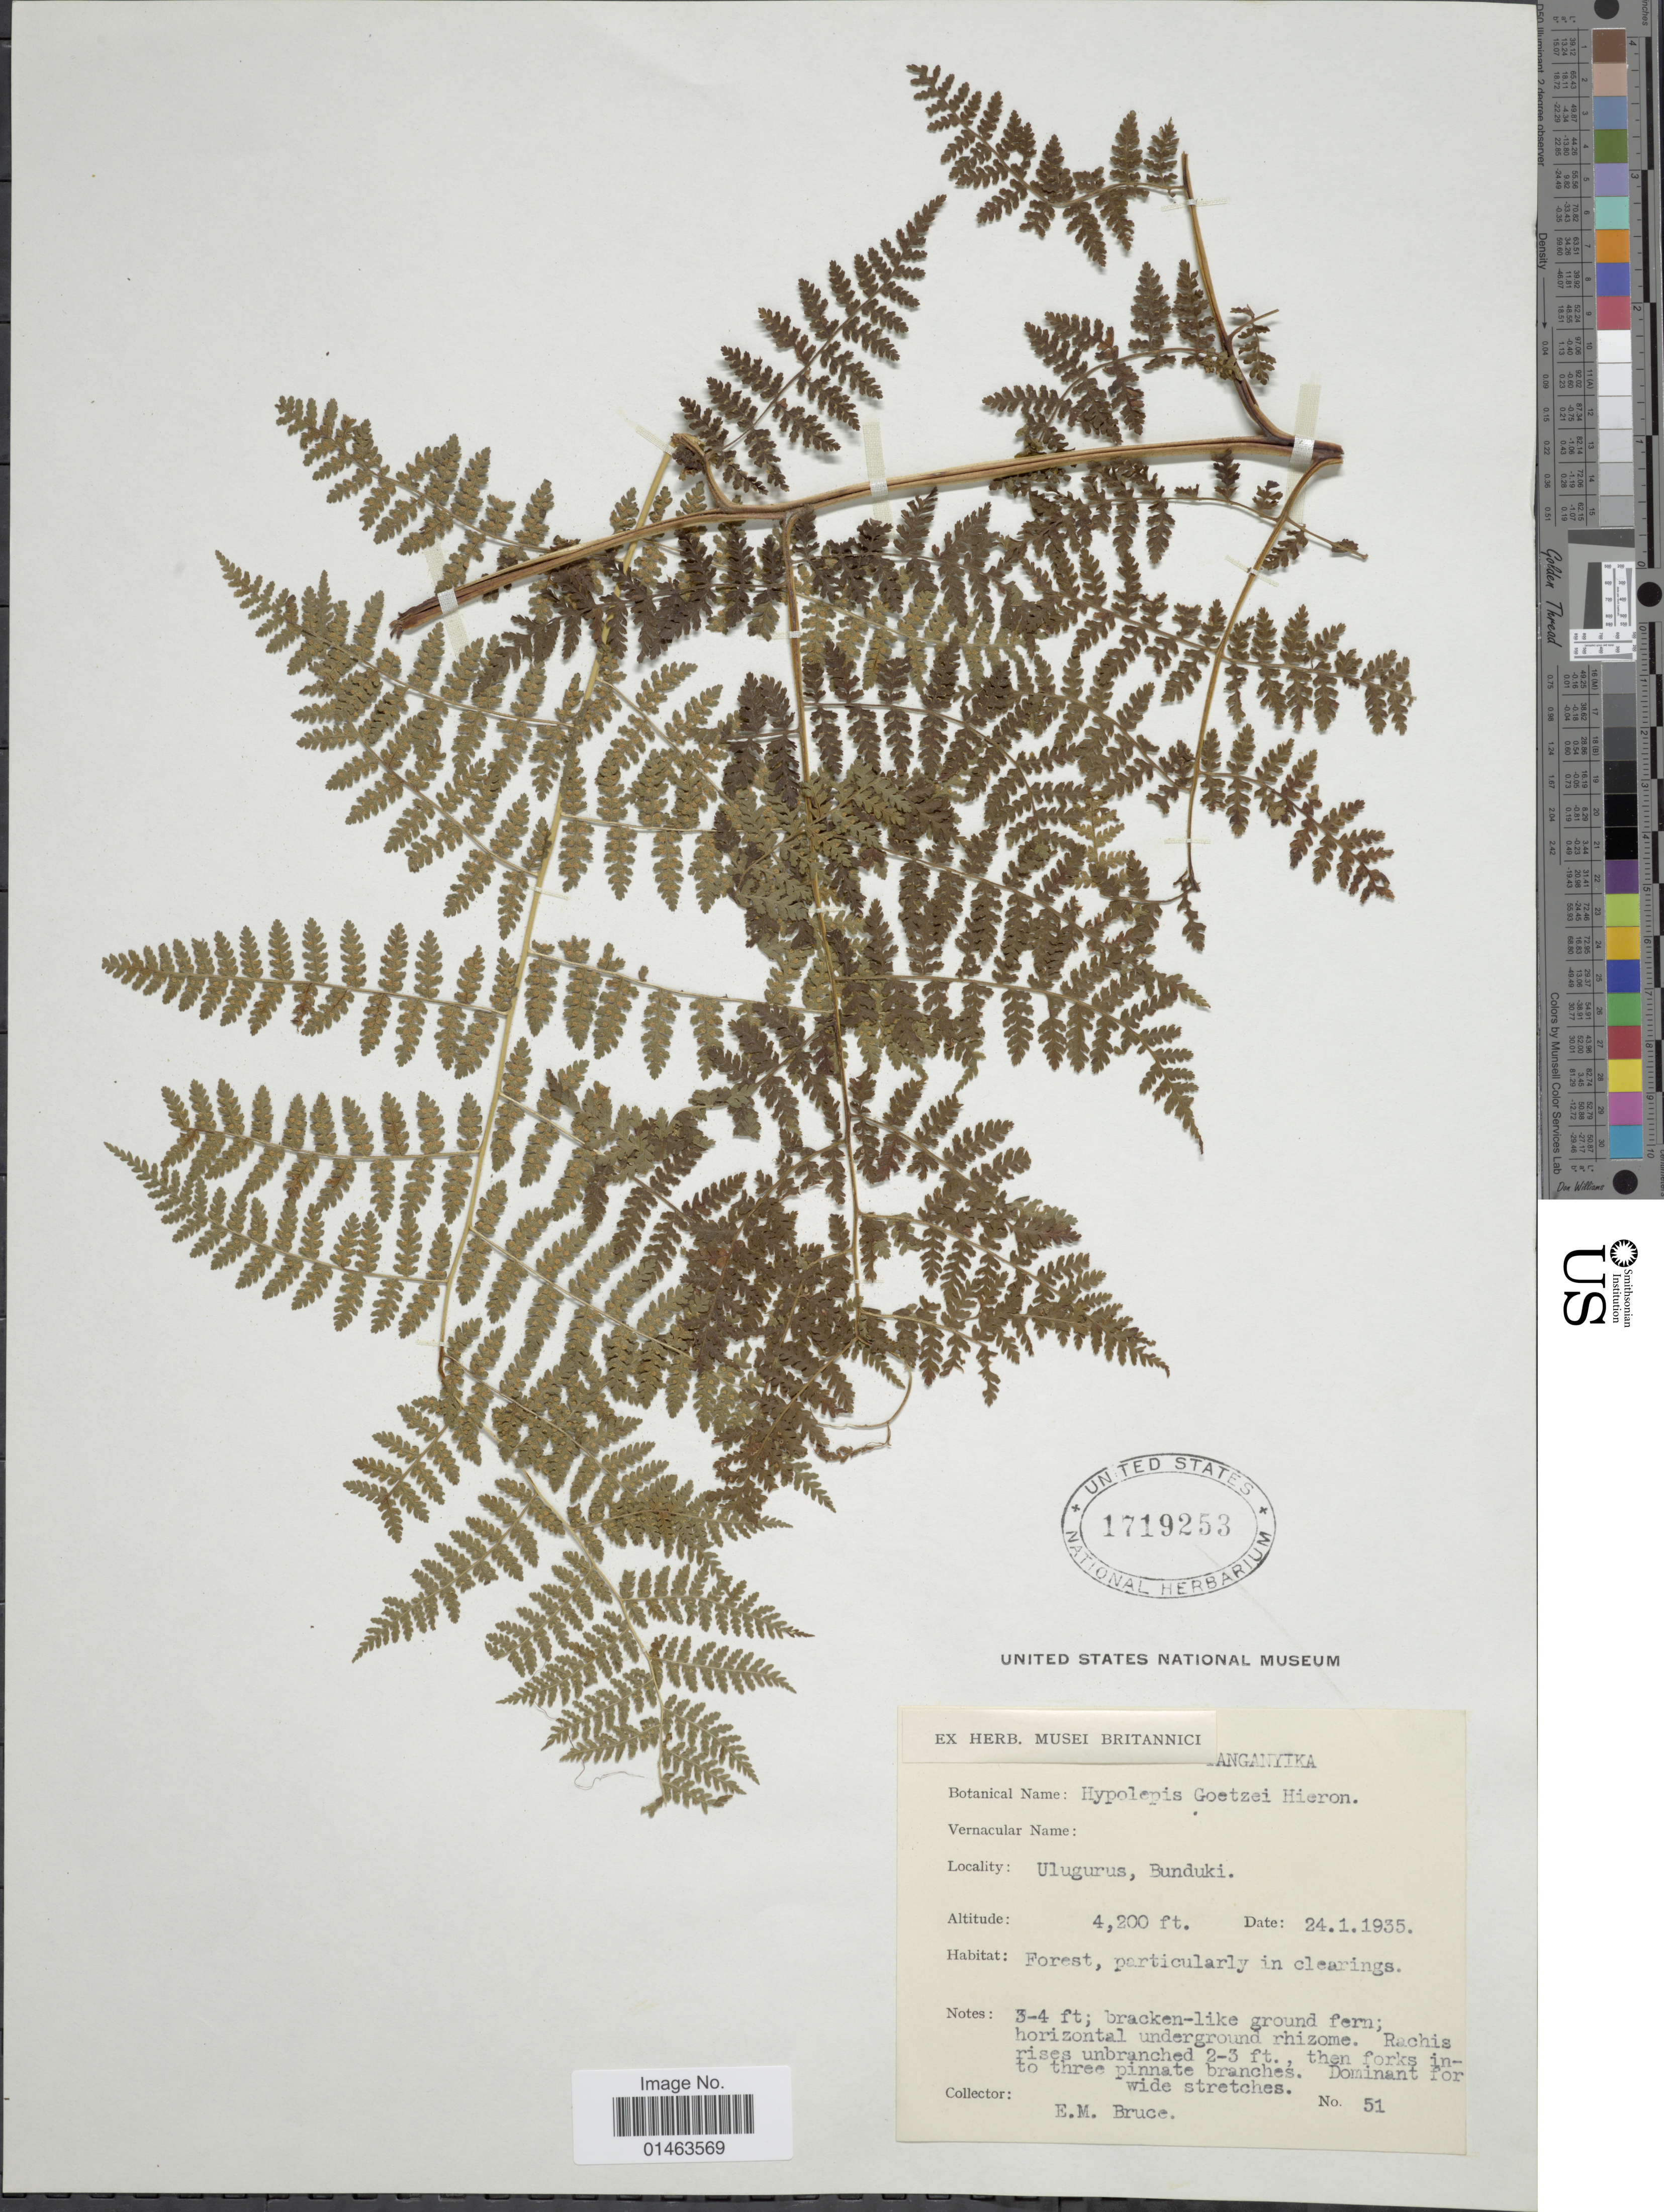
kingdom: Plantae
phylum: Tracheophyta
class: Polypodiopsida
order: Polypodiales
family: Dennstaedtiaceae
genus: Hypolepis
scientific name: Hypolepis goetzei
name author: Hieron. ex Reimers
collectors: E. Bruce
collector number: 51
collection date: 1935-01-24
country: Tanzania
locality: Tanganyika, Ulugurus, Bunduki.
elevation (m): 1280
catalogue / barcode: US 1719253